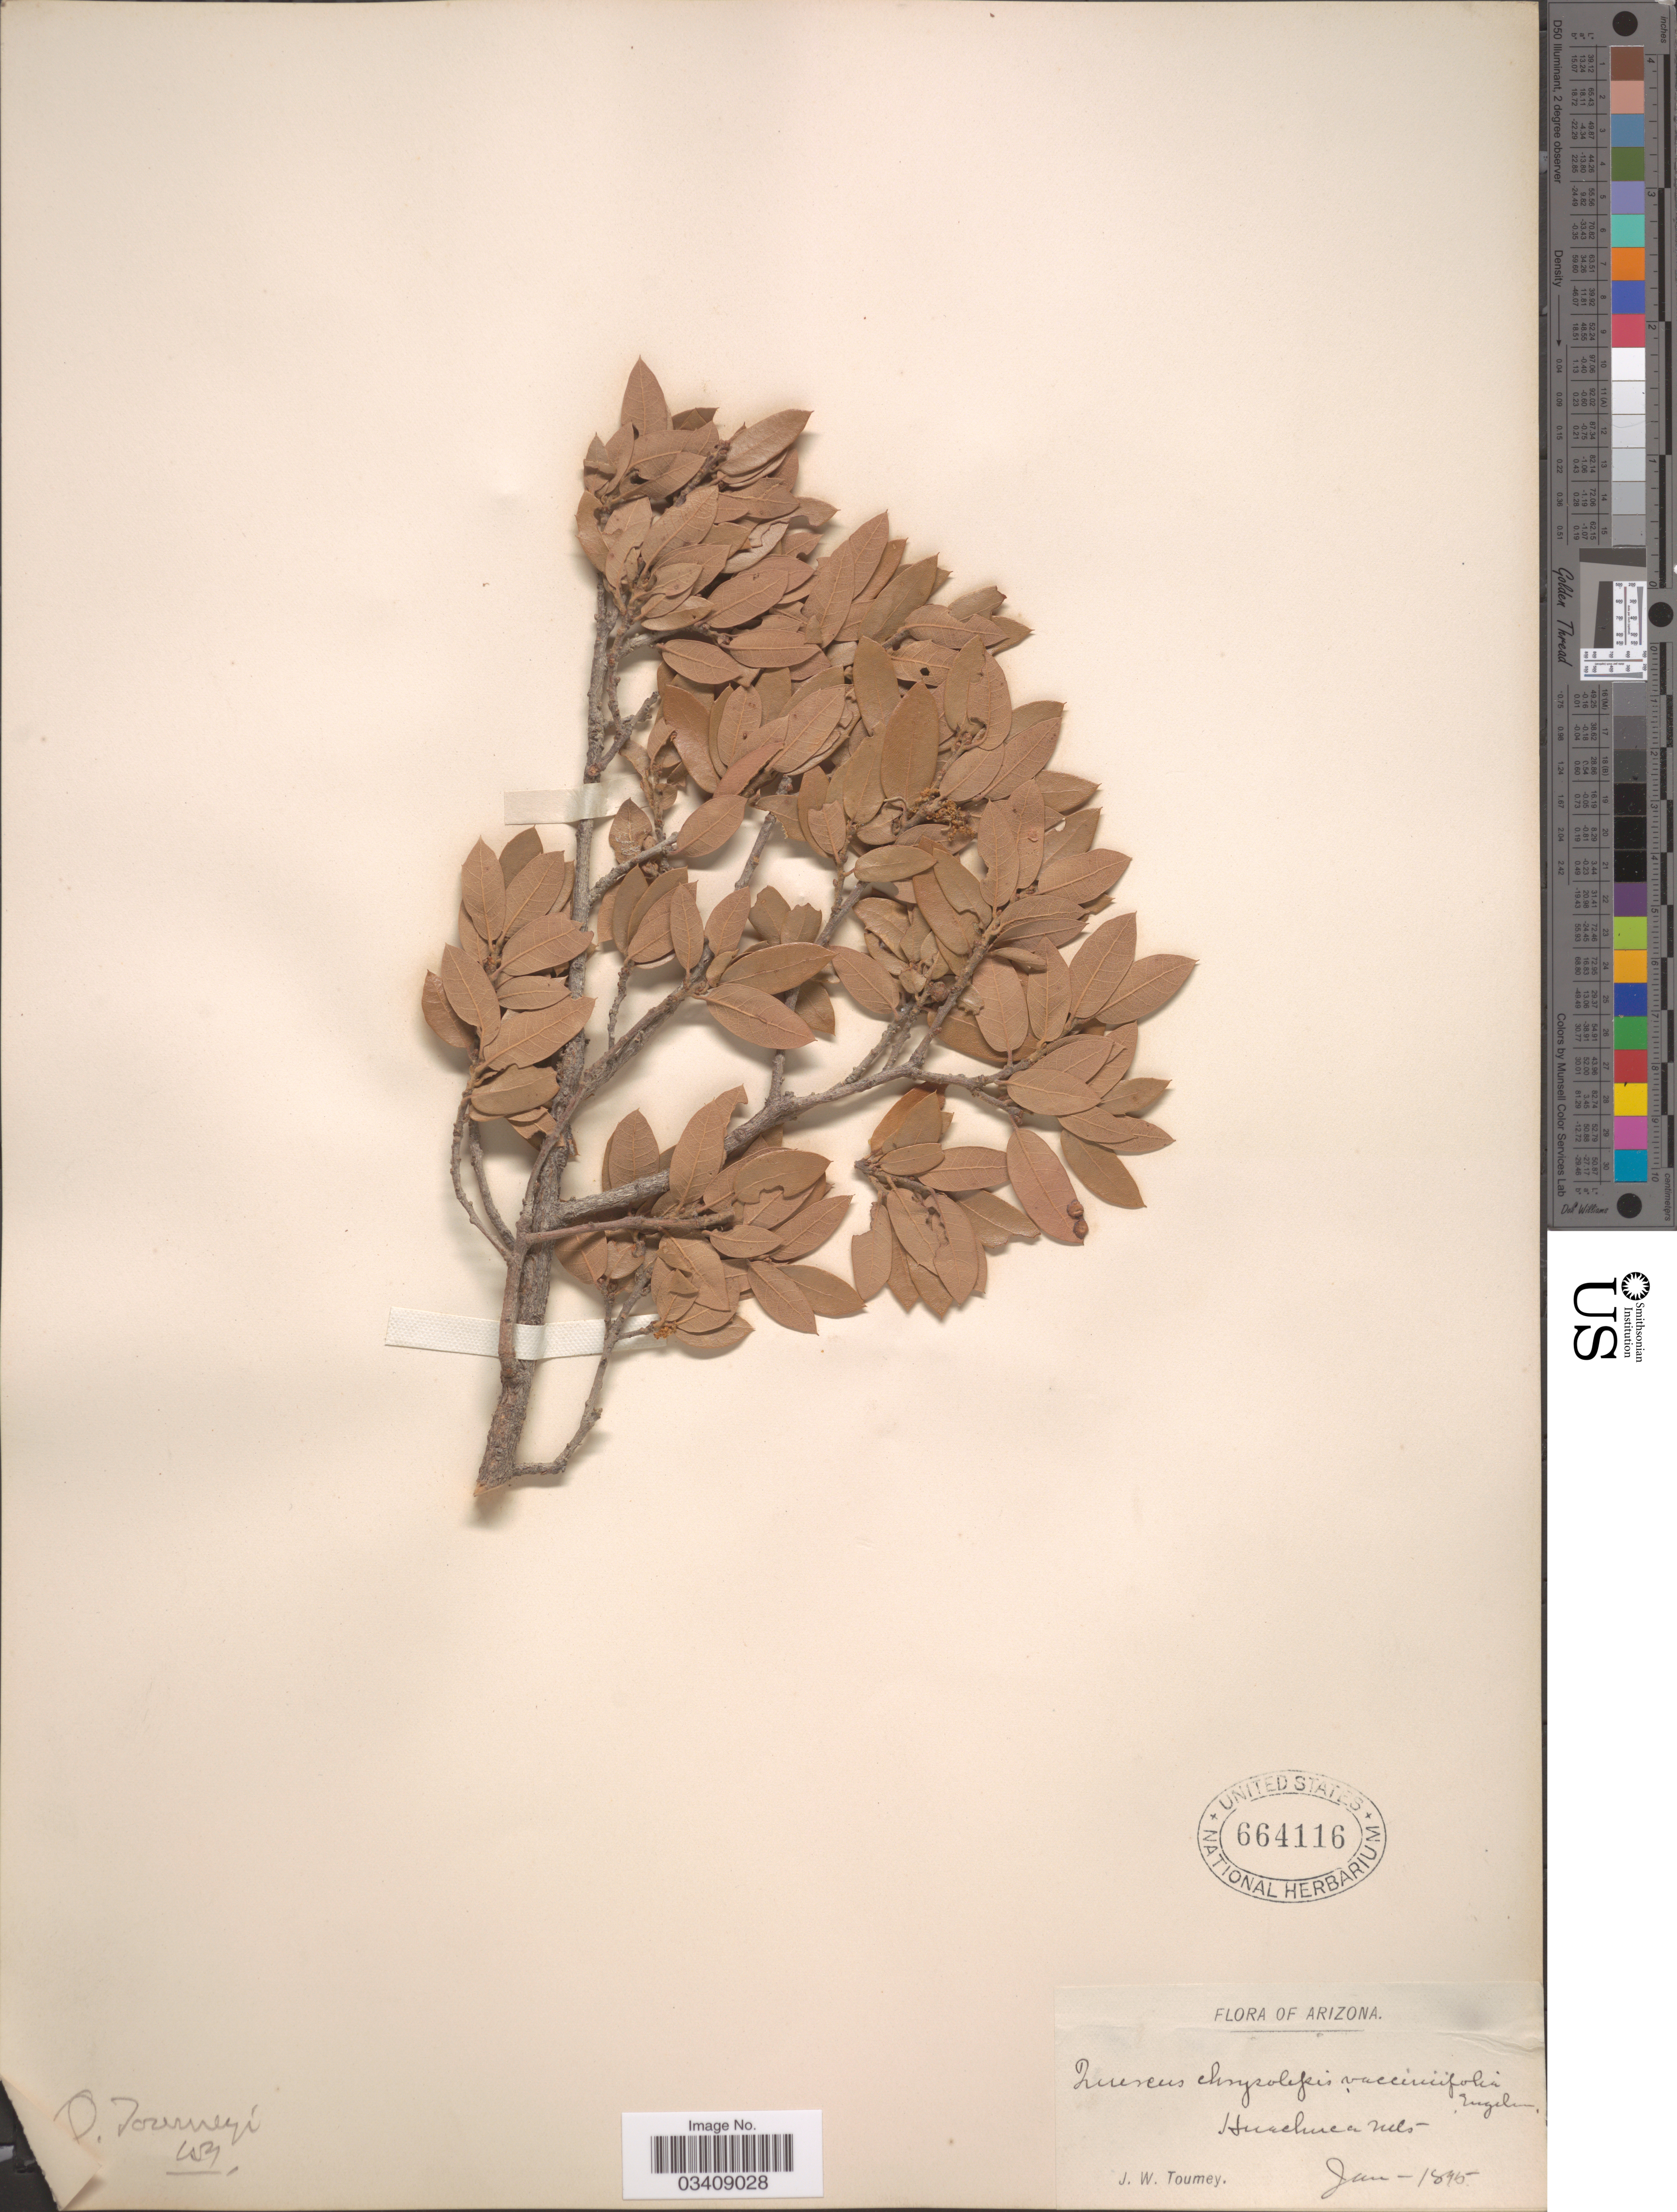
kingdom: Plantae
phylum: Tracheophyta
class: Magnoliopsida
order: Fagales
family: Fagaceae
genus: Quercus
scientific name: Quercus toumeyi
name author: Sarg.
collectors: J. W. Toumey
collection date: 1895-06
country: United States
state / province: Arizona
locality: Huachuca Mts.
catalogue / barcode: US 664116